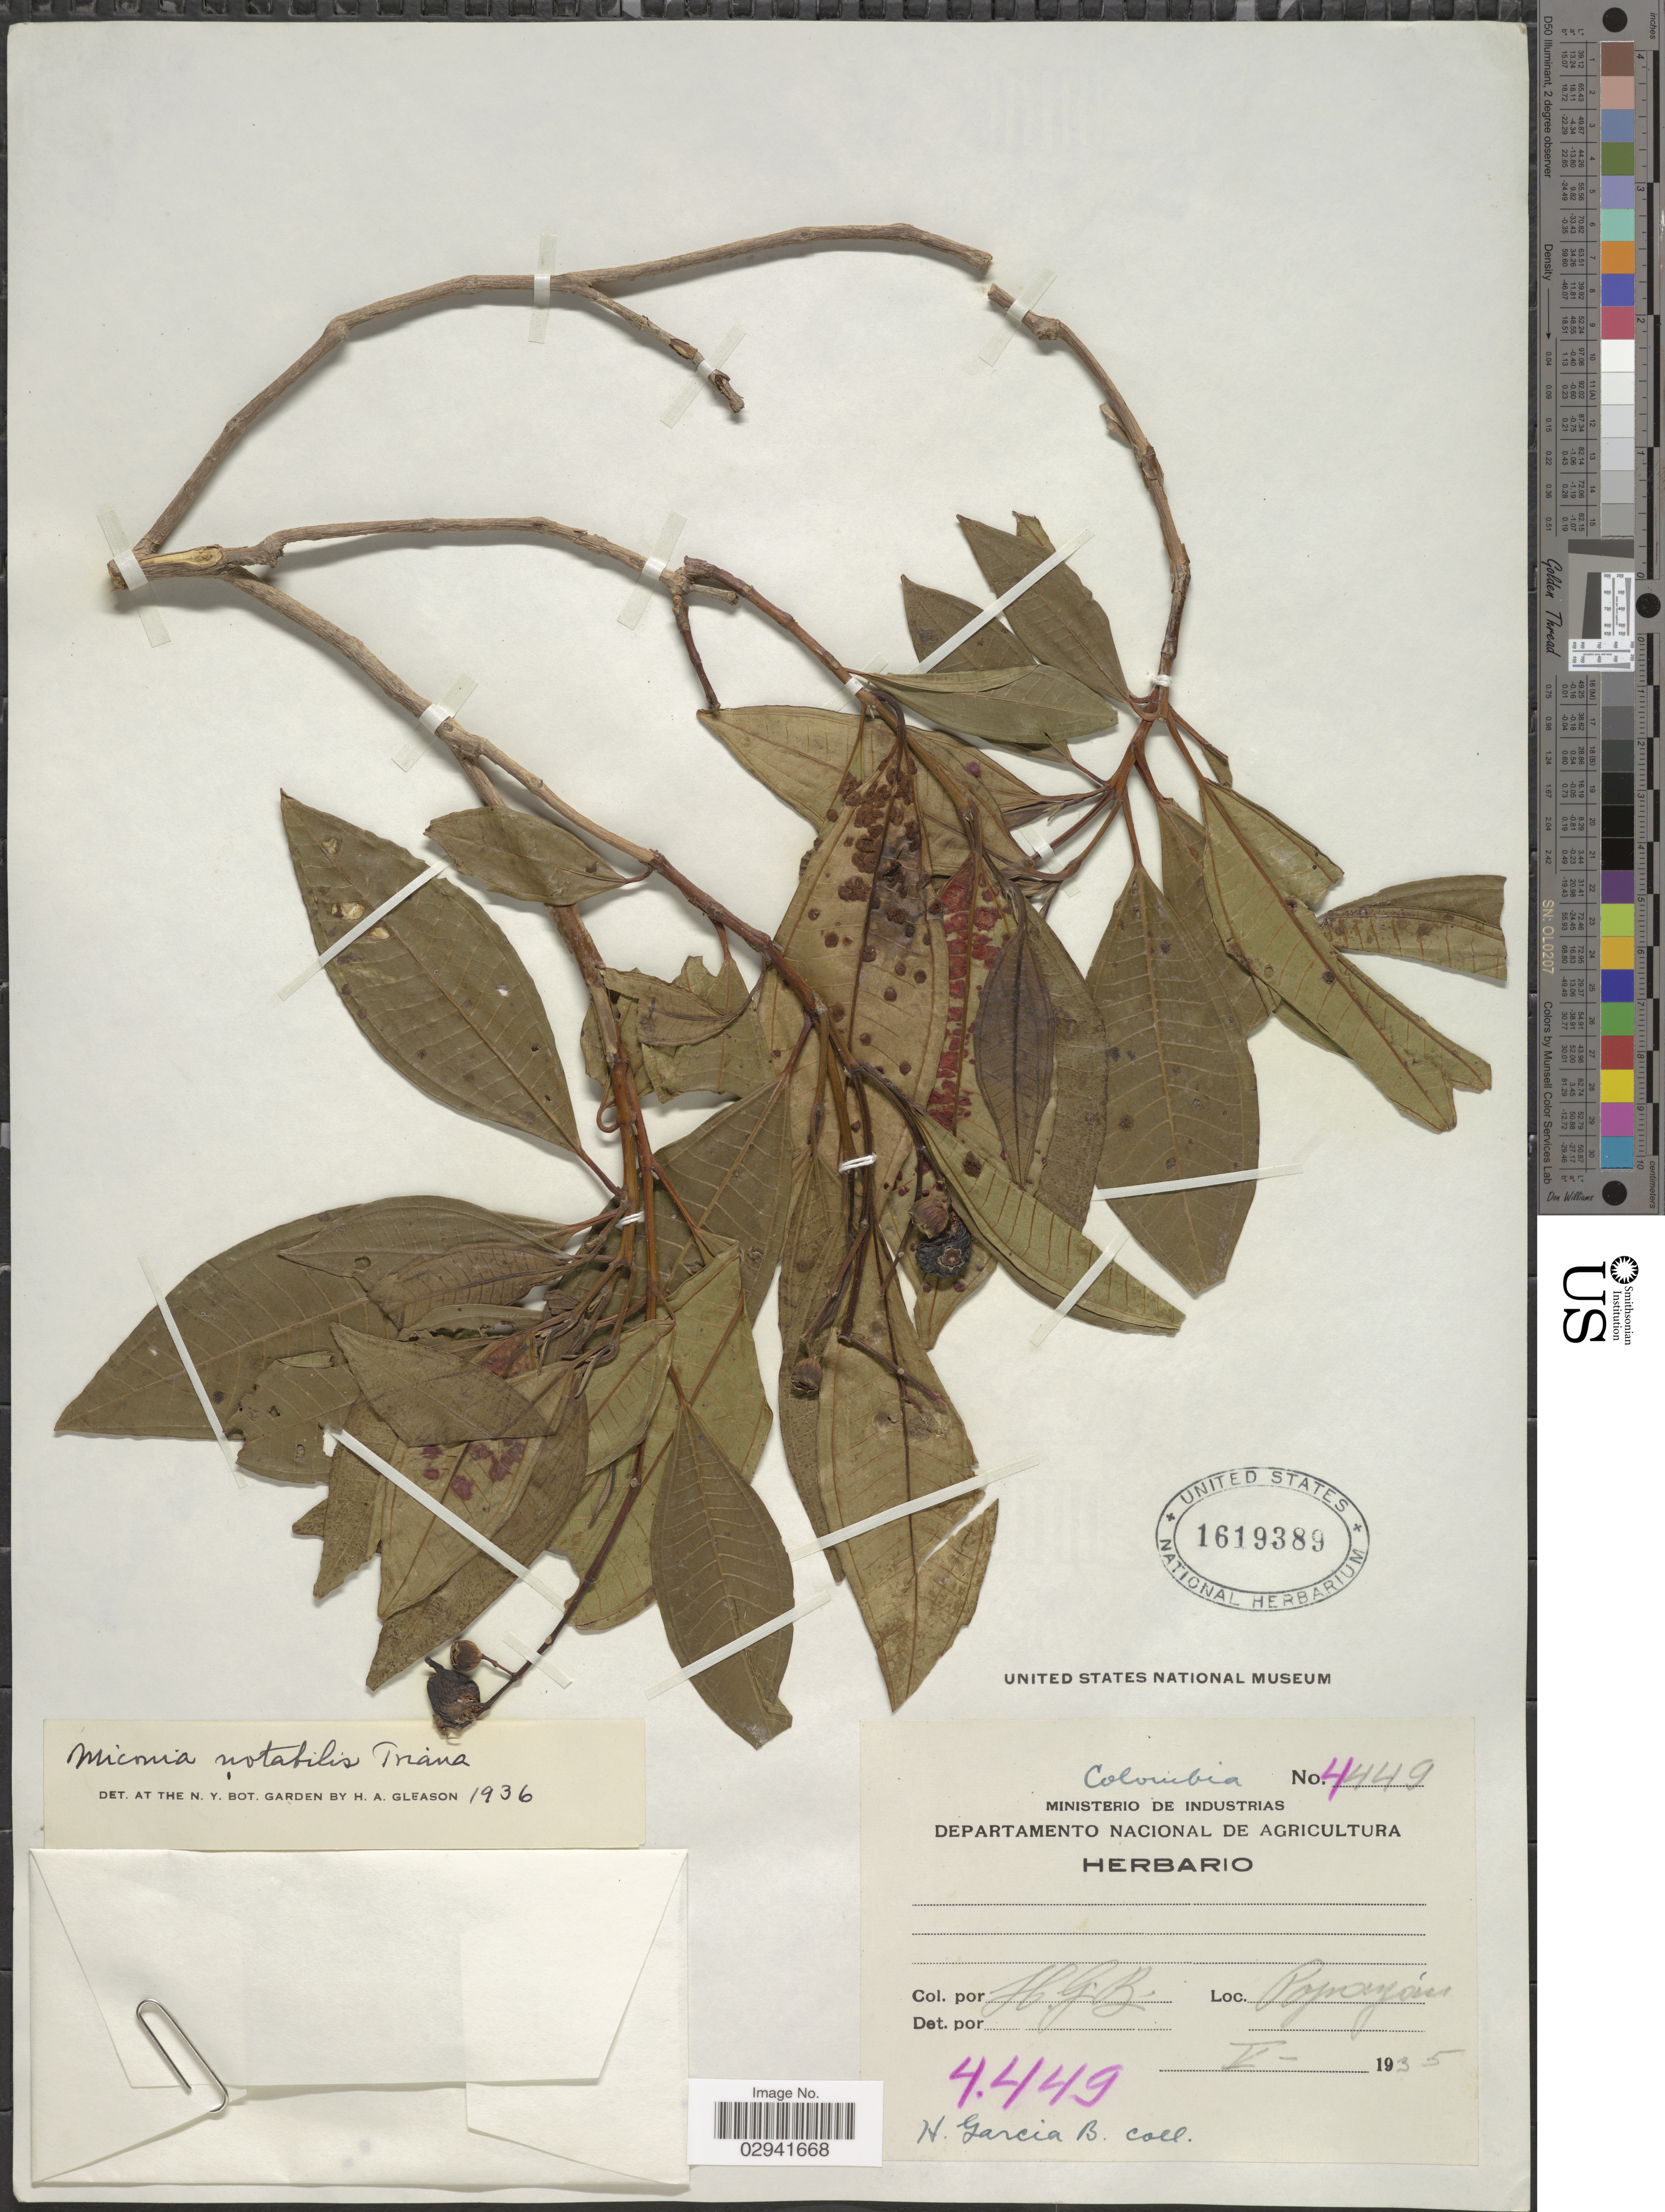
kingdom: Plantae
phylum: Tracheophyta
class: Magnoliopsida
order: Myrtales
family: Melastomataceae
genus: Miconia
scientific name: Miconia notabilis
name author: Triana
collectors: H. García B.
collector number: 4449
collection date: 1935-05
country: Colombia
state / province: Cauca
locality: Popayán.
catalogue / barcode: US 1619389